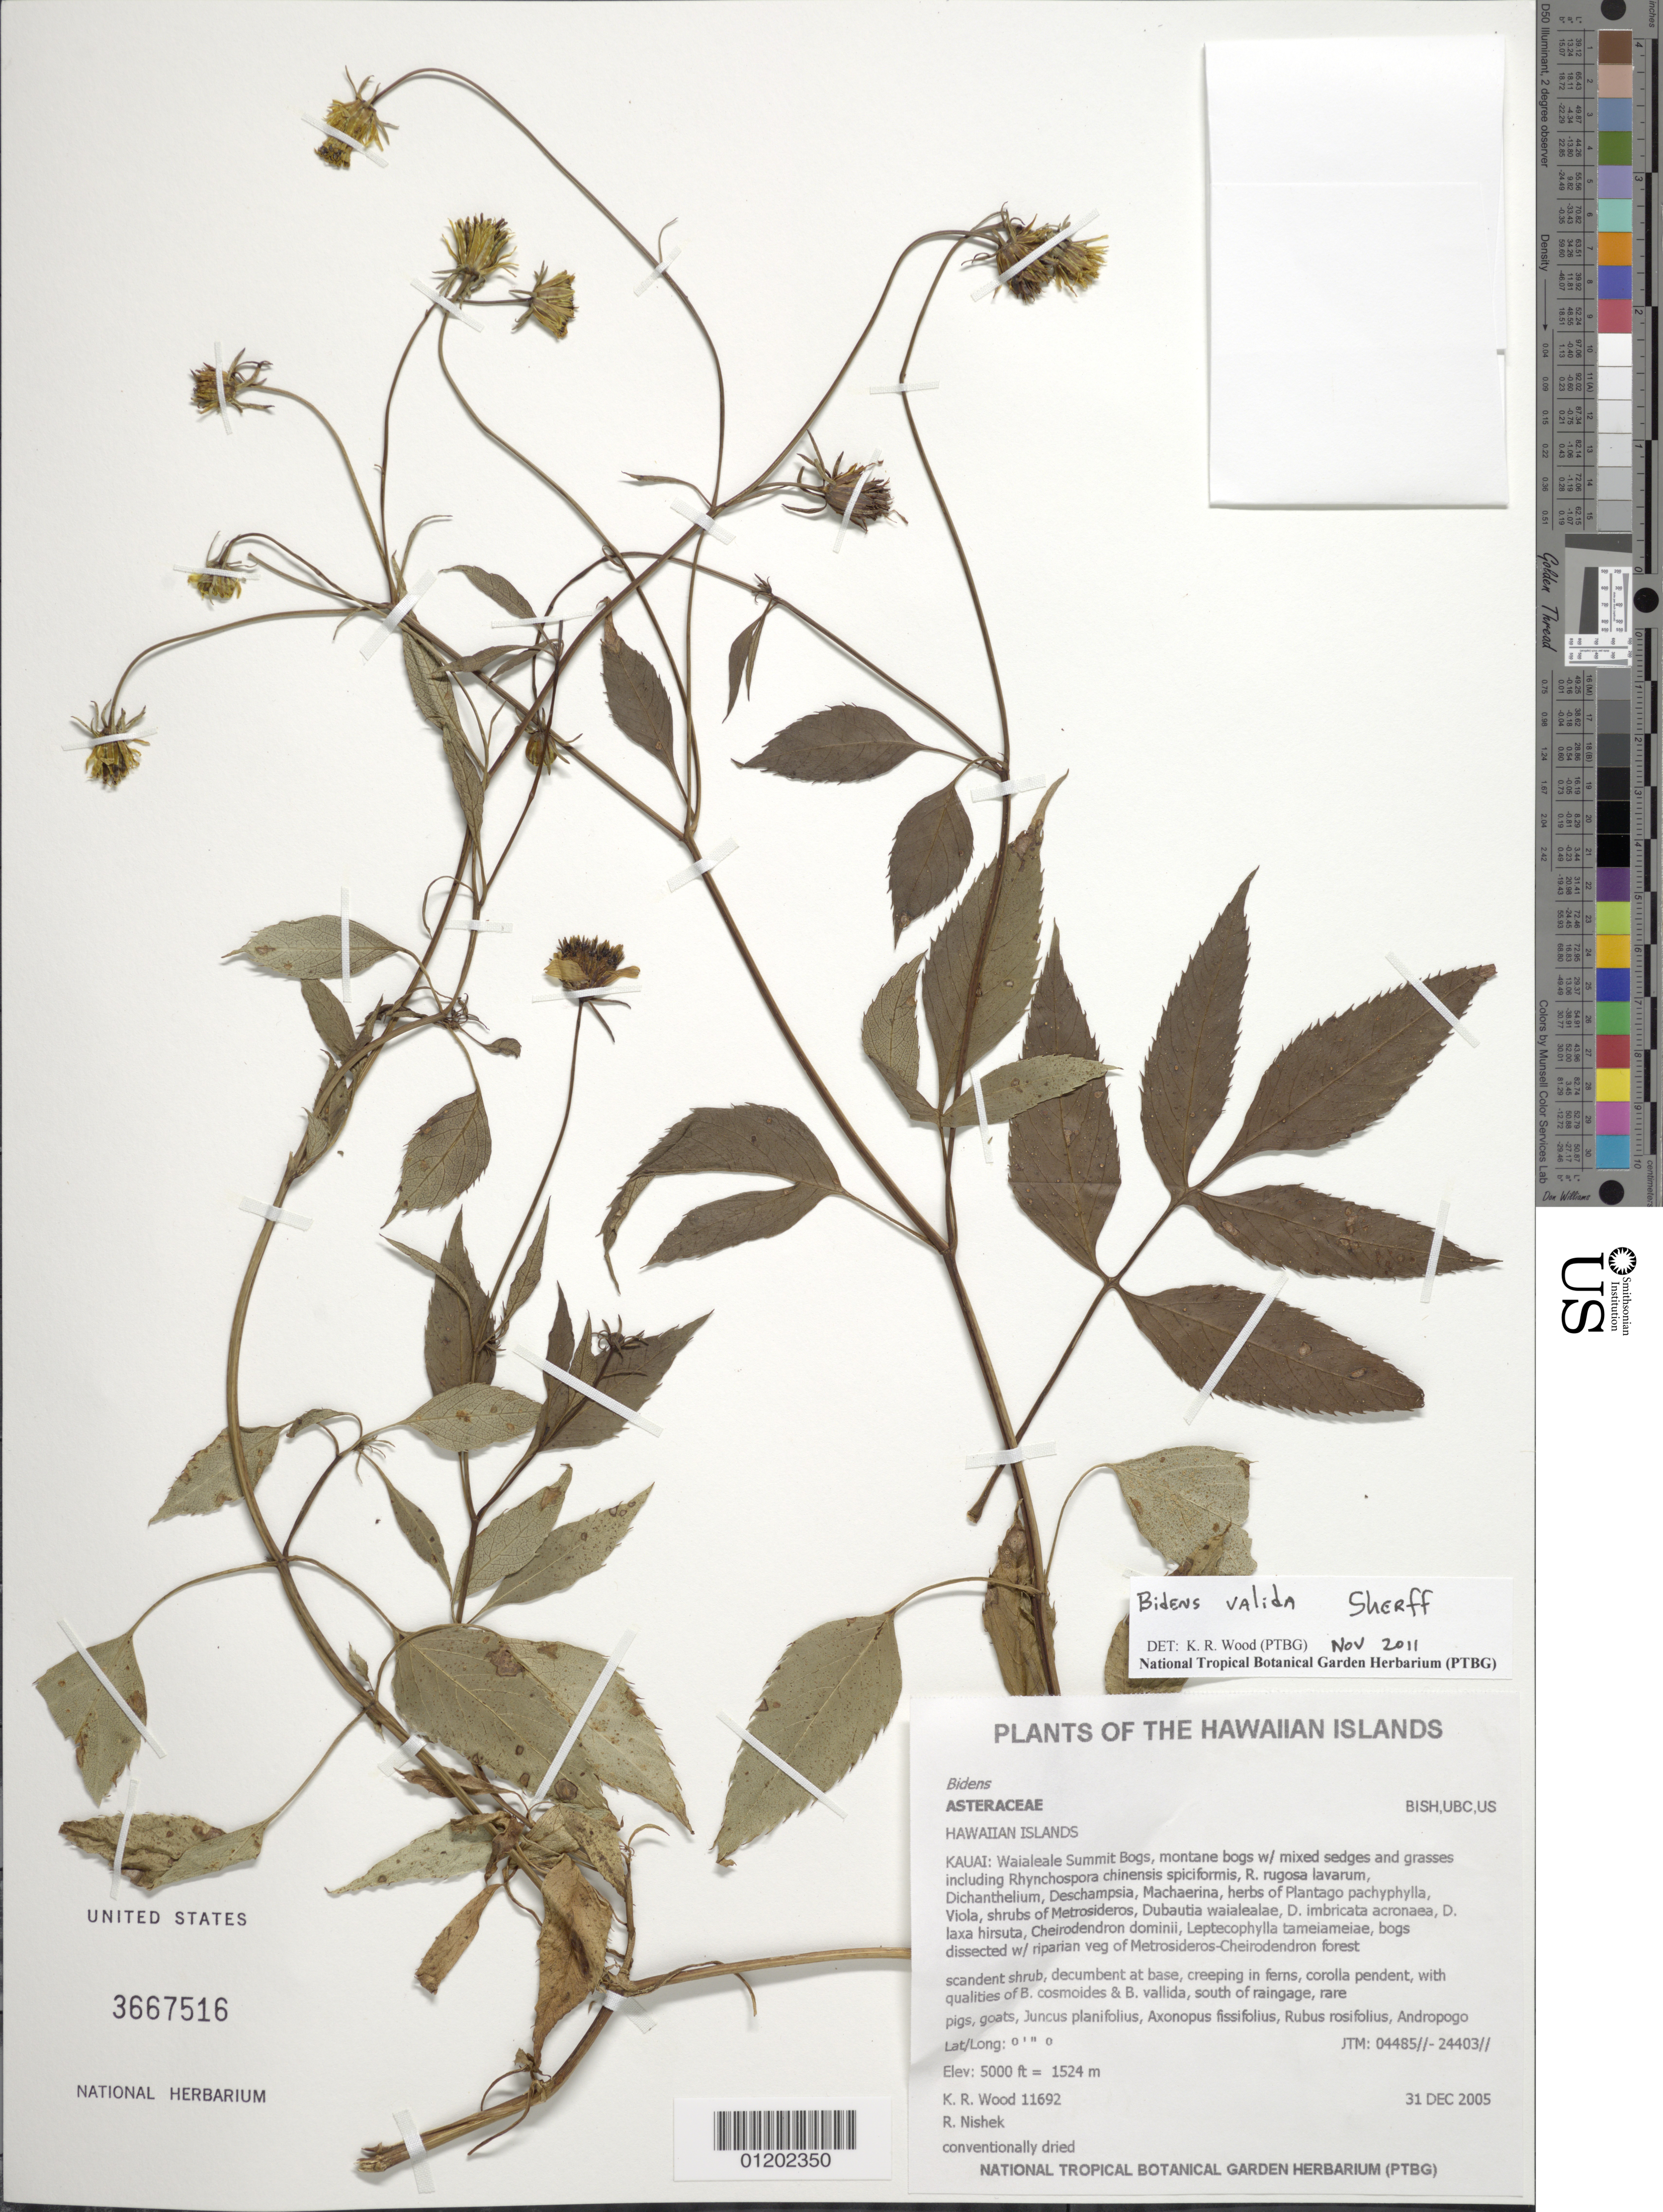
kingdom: Plantae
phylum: Tracheophyta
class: Magnoliopsida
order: Asterales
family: Asteraceae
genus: Bidens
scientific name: Bidens valida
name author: Sherff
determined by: Wood, Kenneth R.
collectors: K. R. Wood & R. Nishek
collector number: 11692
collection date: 2005-12-31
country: United States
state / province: Hawaii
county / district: Kauai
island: Kaua'i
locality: Waialeale Summit Bogs.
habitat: Montane bogs.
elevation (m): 1524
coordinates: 04485//, 24403//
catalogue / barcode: US 3667516